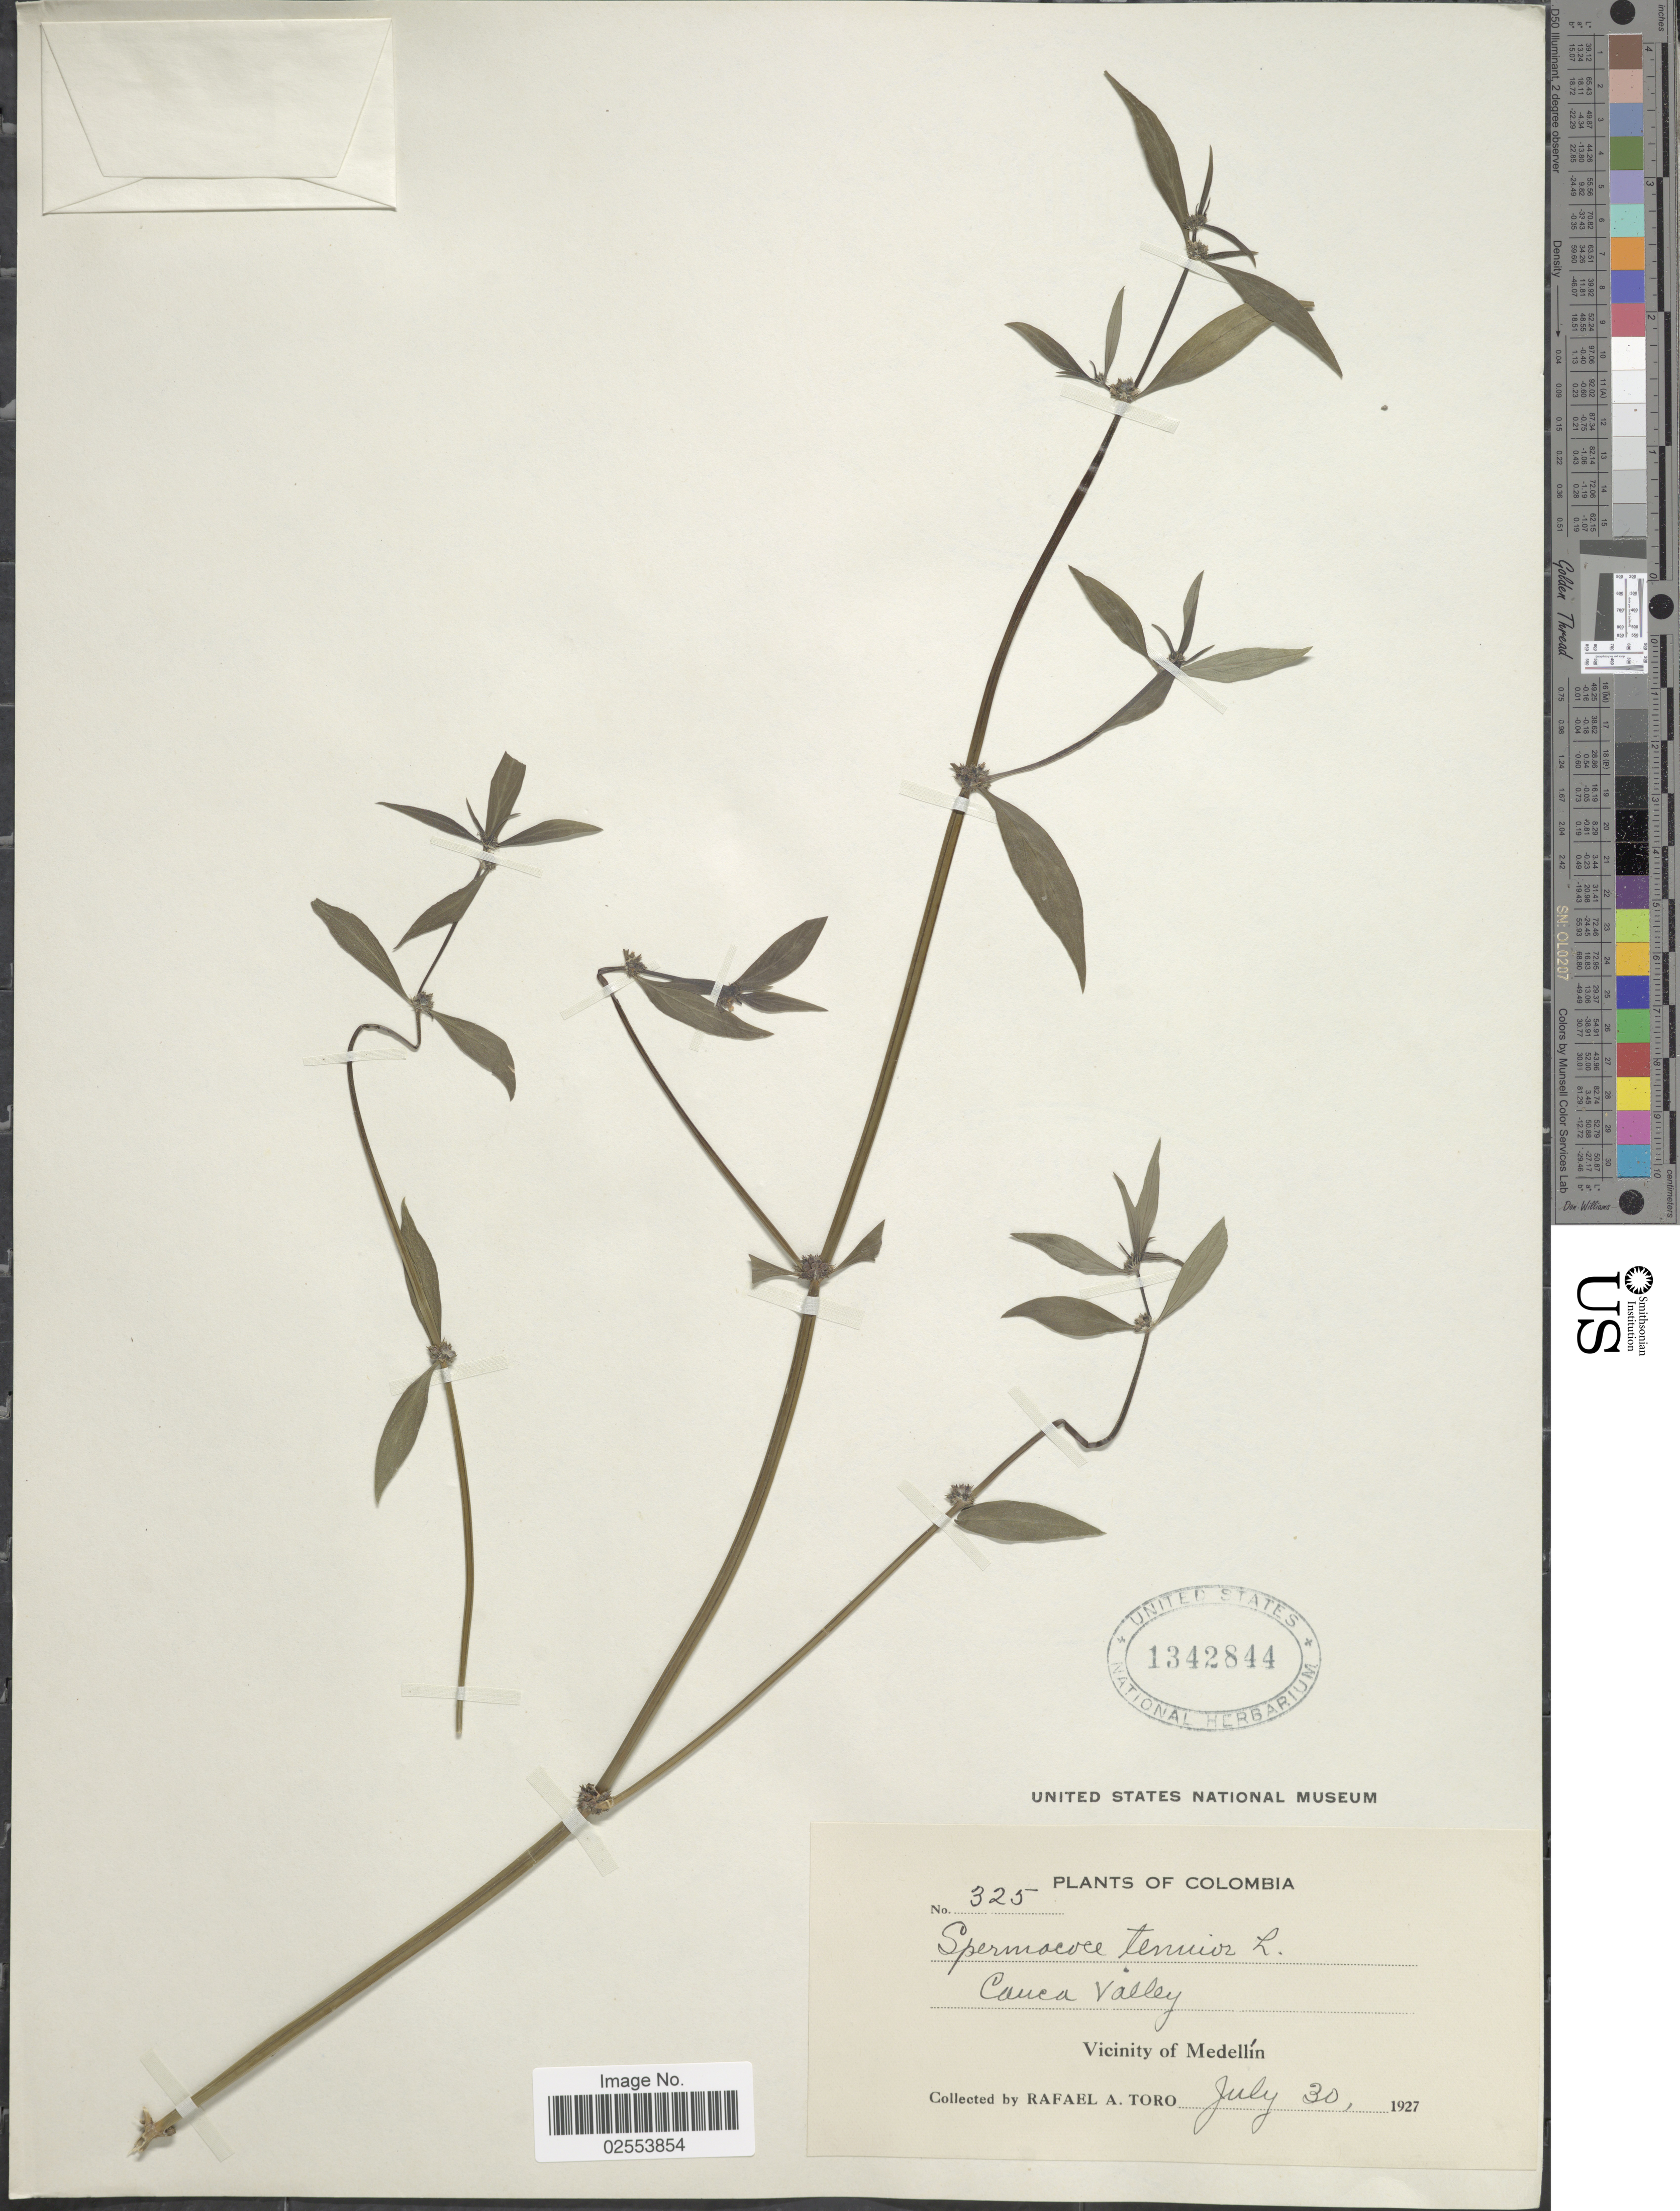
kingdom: Plantae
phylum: Tracheophyta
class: Magnoliopsida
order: Gentianales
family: Rubiaceae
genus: Spermacoce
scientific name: Spermacoce confusa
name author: Rendle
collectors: R. A. Toro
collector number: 325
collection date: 1927-07-30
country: Colombia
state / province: Cauca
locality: Cauca Valley, Vicinity of Medellin.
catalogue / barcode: US 1342844